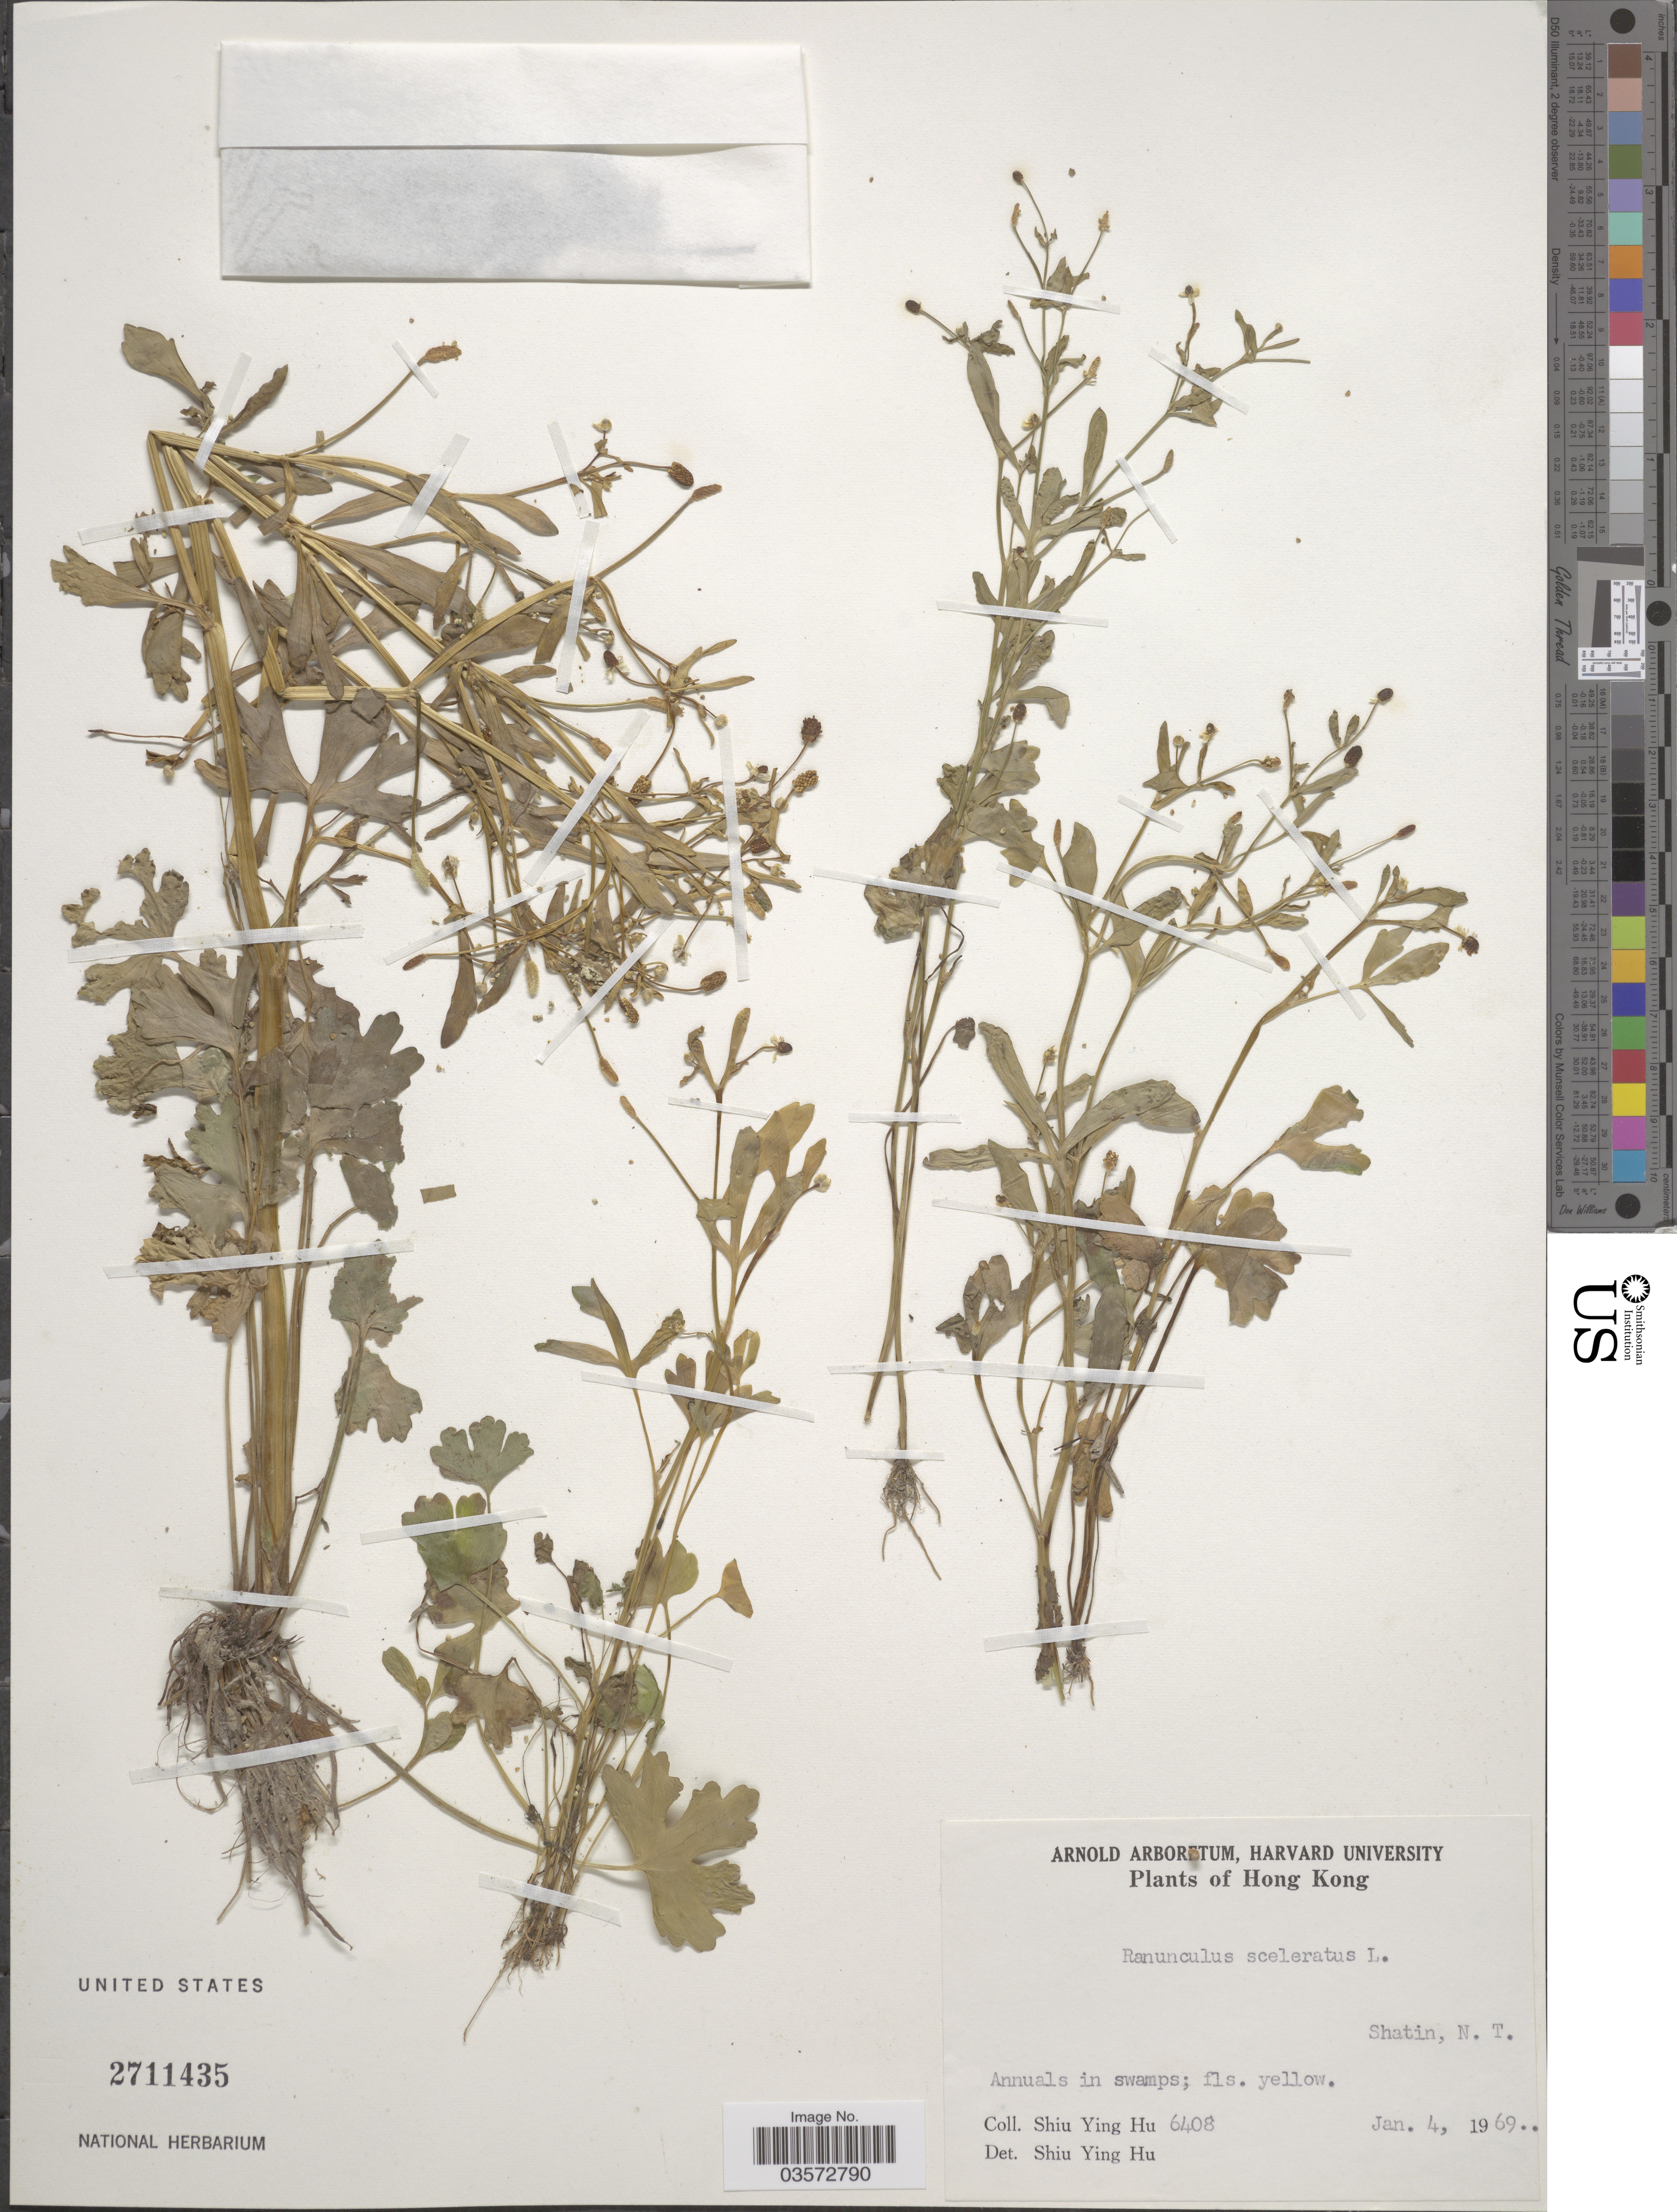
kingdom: Plantae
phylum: Tracheophyta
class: Magnoliopsida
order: Ranunculales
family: Ranunculaceae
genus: Ranunculus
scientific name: Ranunculus sceleratus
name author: L.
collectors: S. Y. Hu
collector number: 6408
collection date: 1969-01-04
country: China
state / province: Hong Kong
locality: Shatin, N. T.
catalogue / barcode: US 2711435